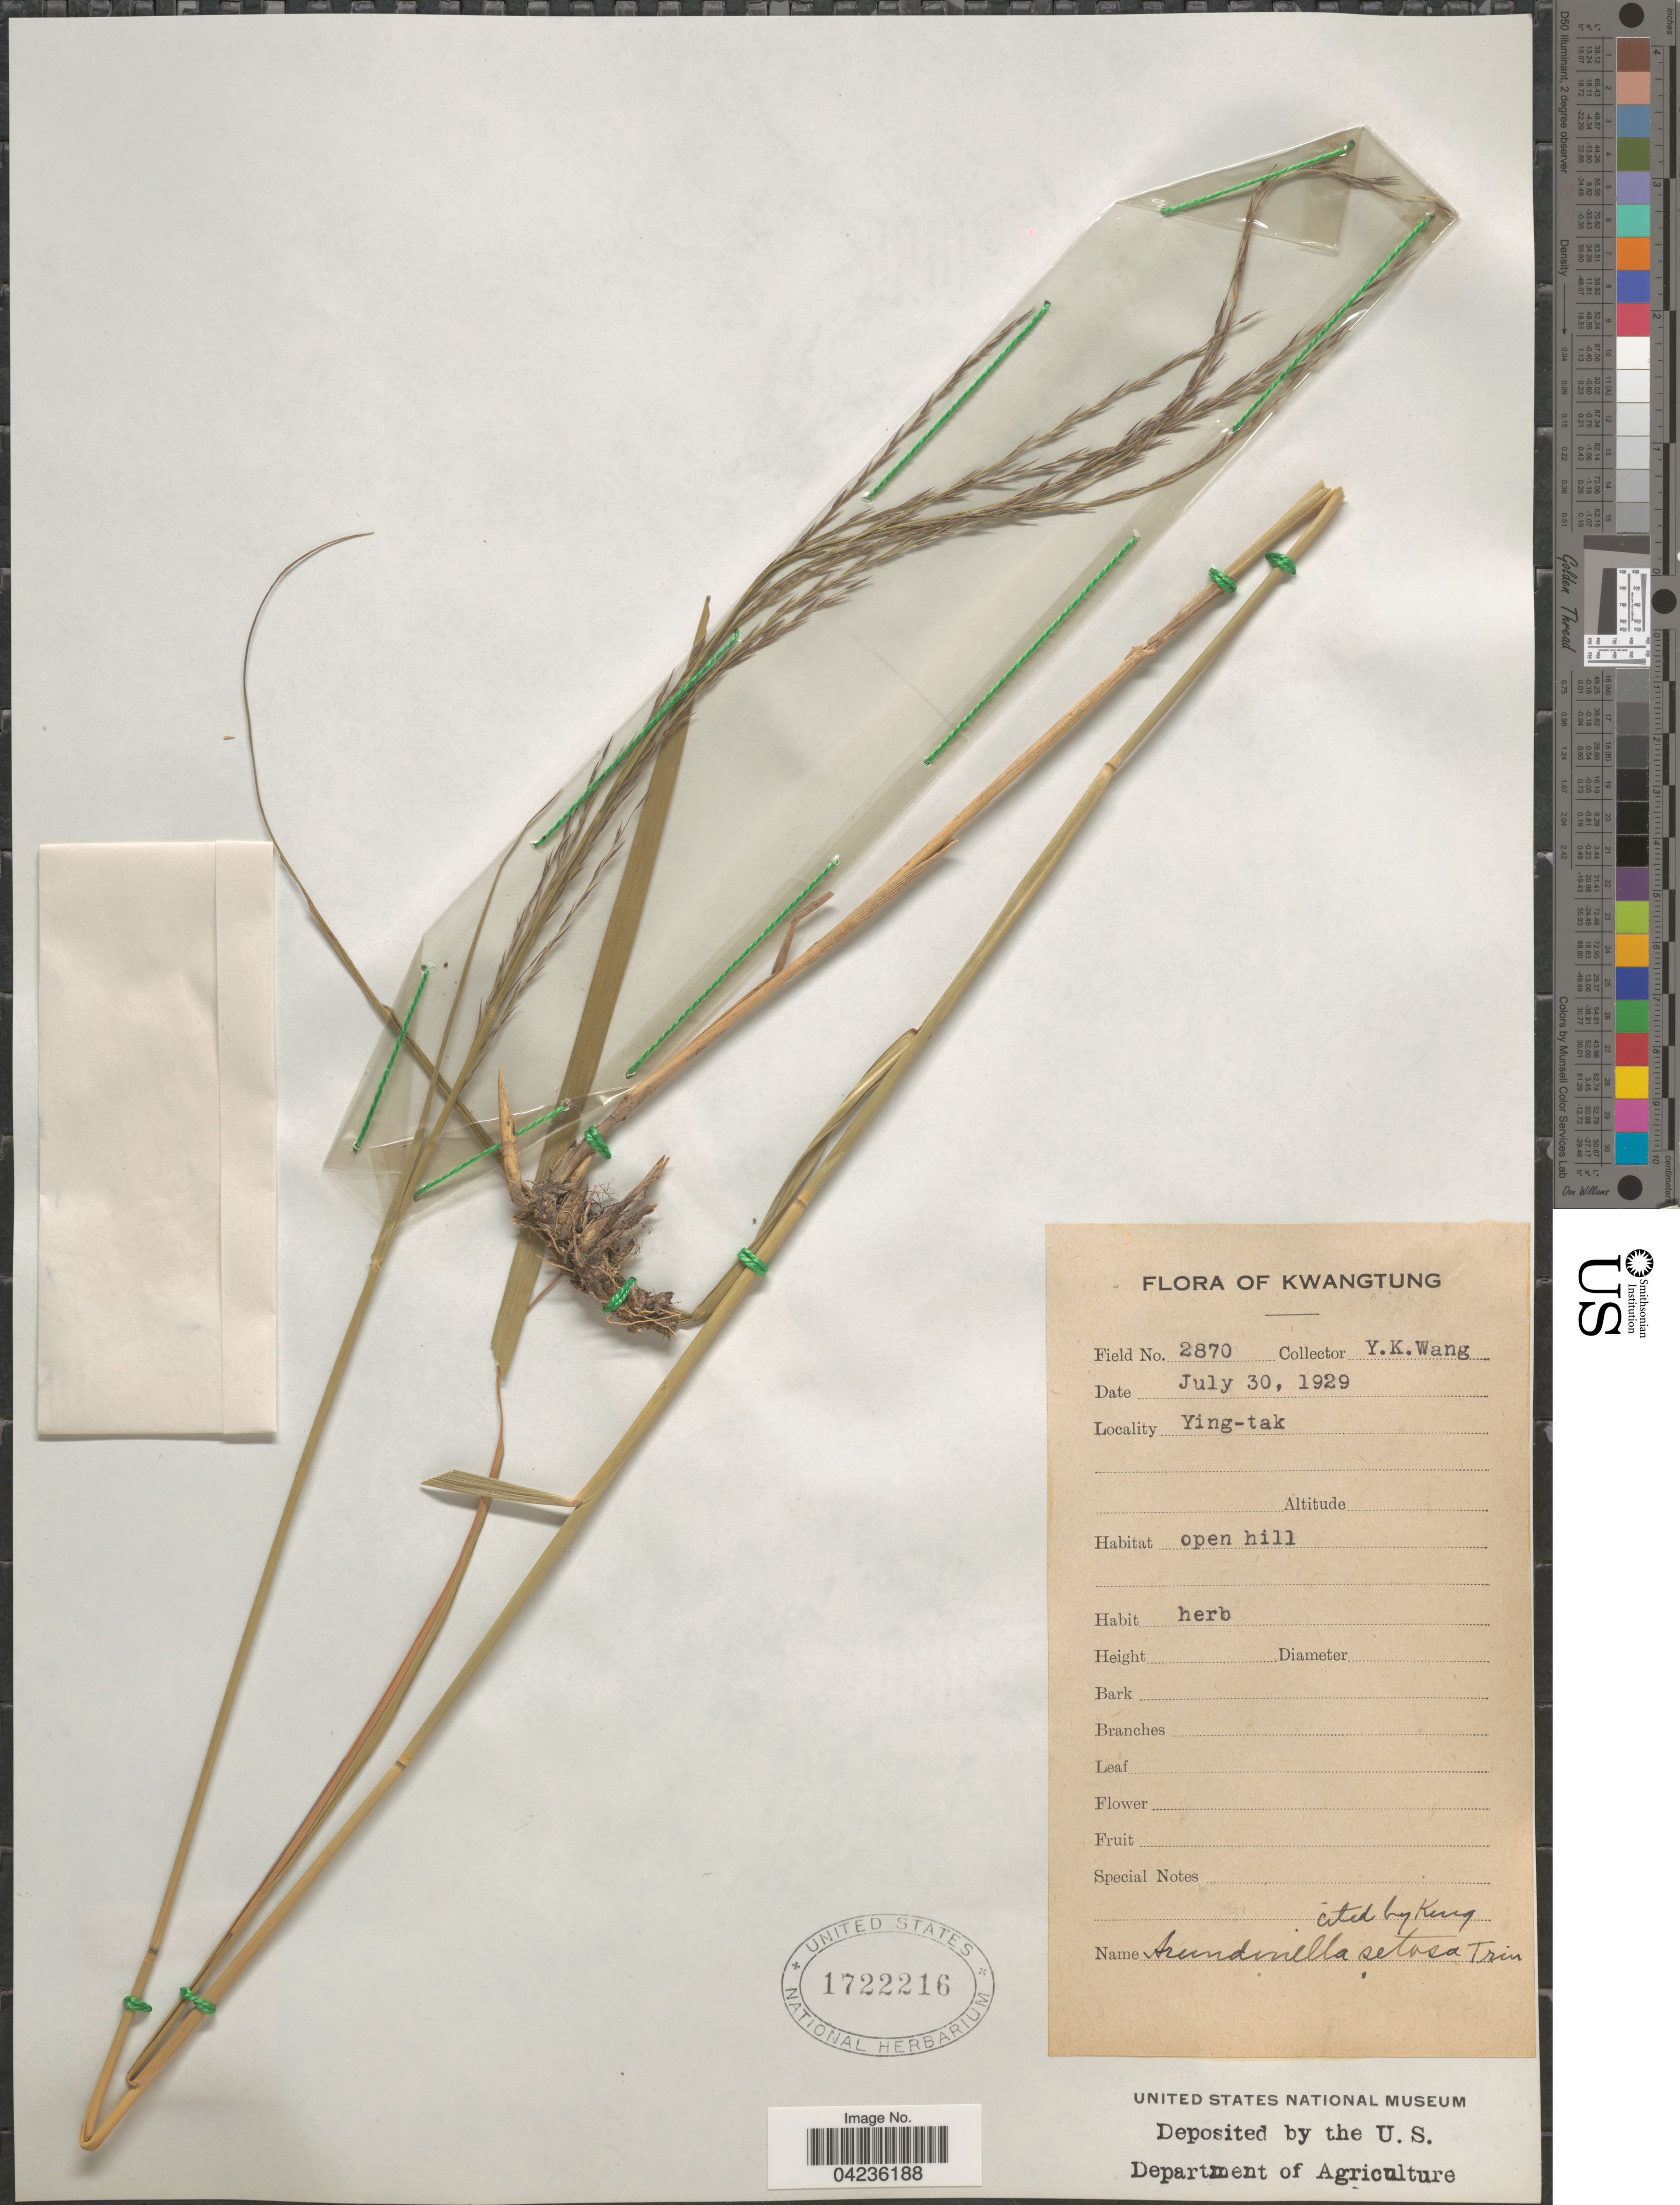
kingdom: Plantae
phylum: Tracheophyta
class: Liliopsida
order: Poales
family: Poaceae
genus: Arundinella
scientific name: Arundinella setosa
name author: Trin.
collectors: Y. Wang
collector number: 2870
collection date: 1929-07-30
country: China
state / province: Guangdong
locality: Kwangtung. Ying-tak.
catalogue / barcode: US 1722216